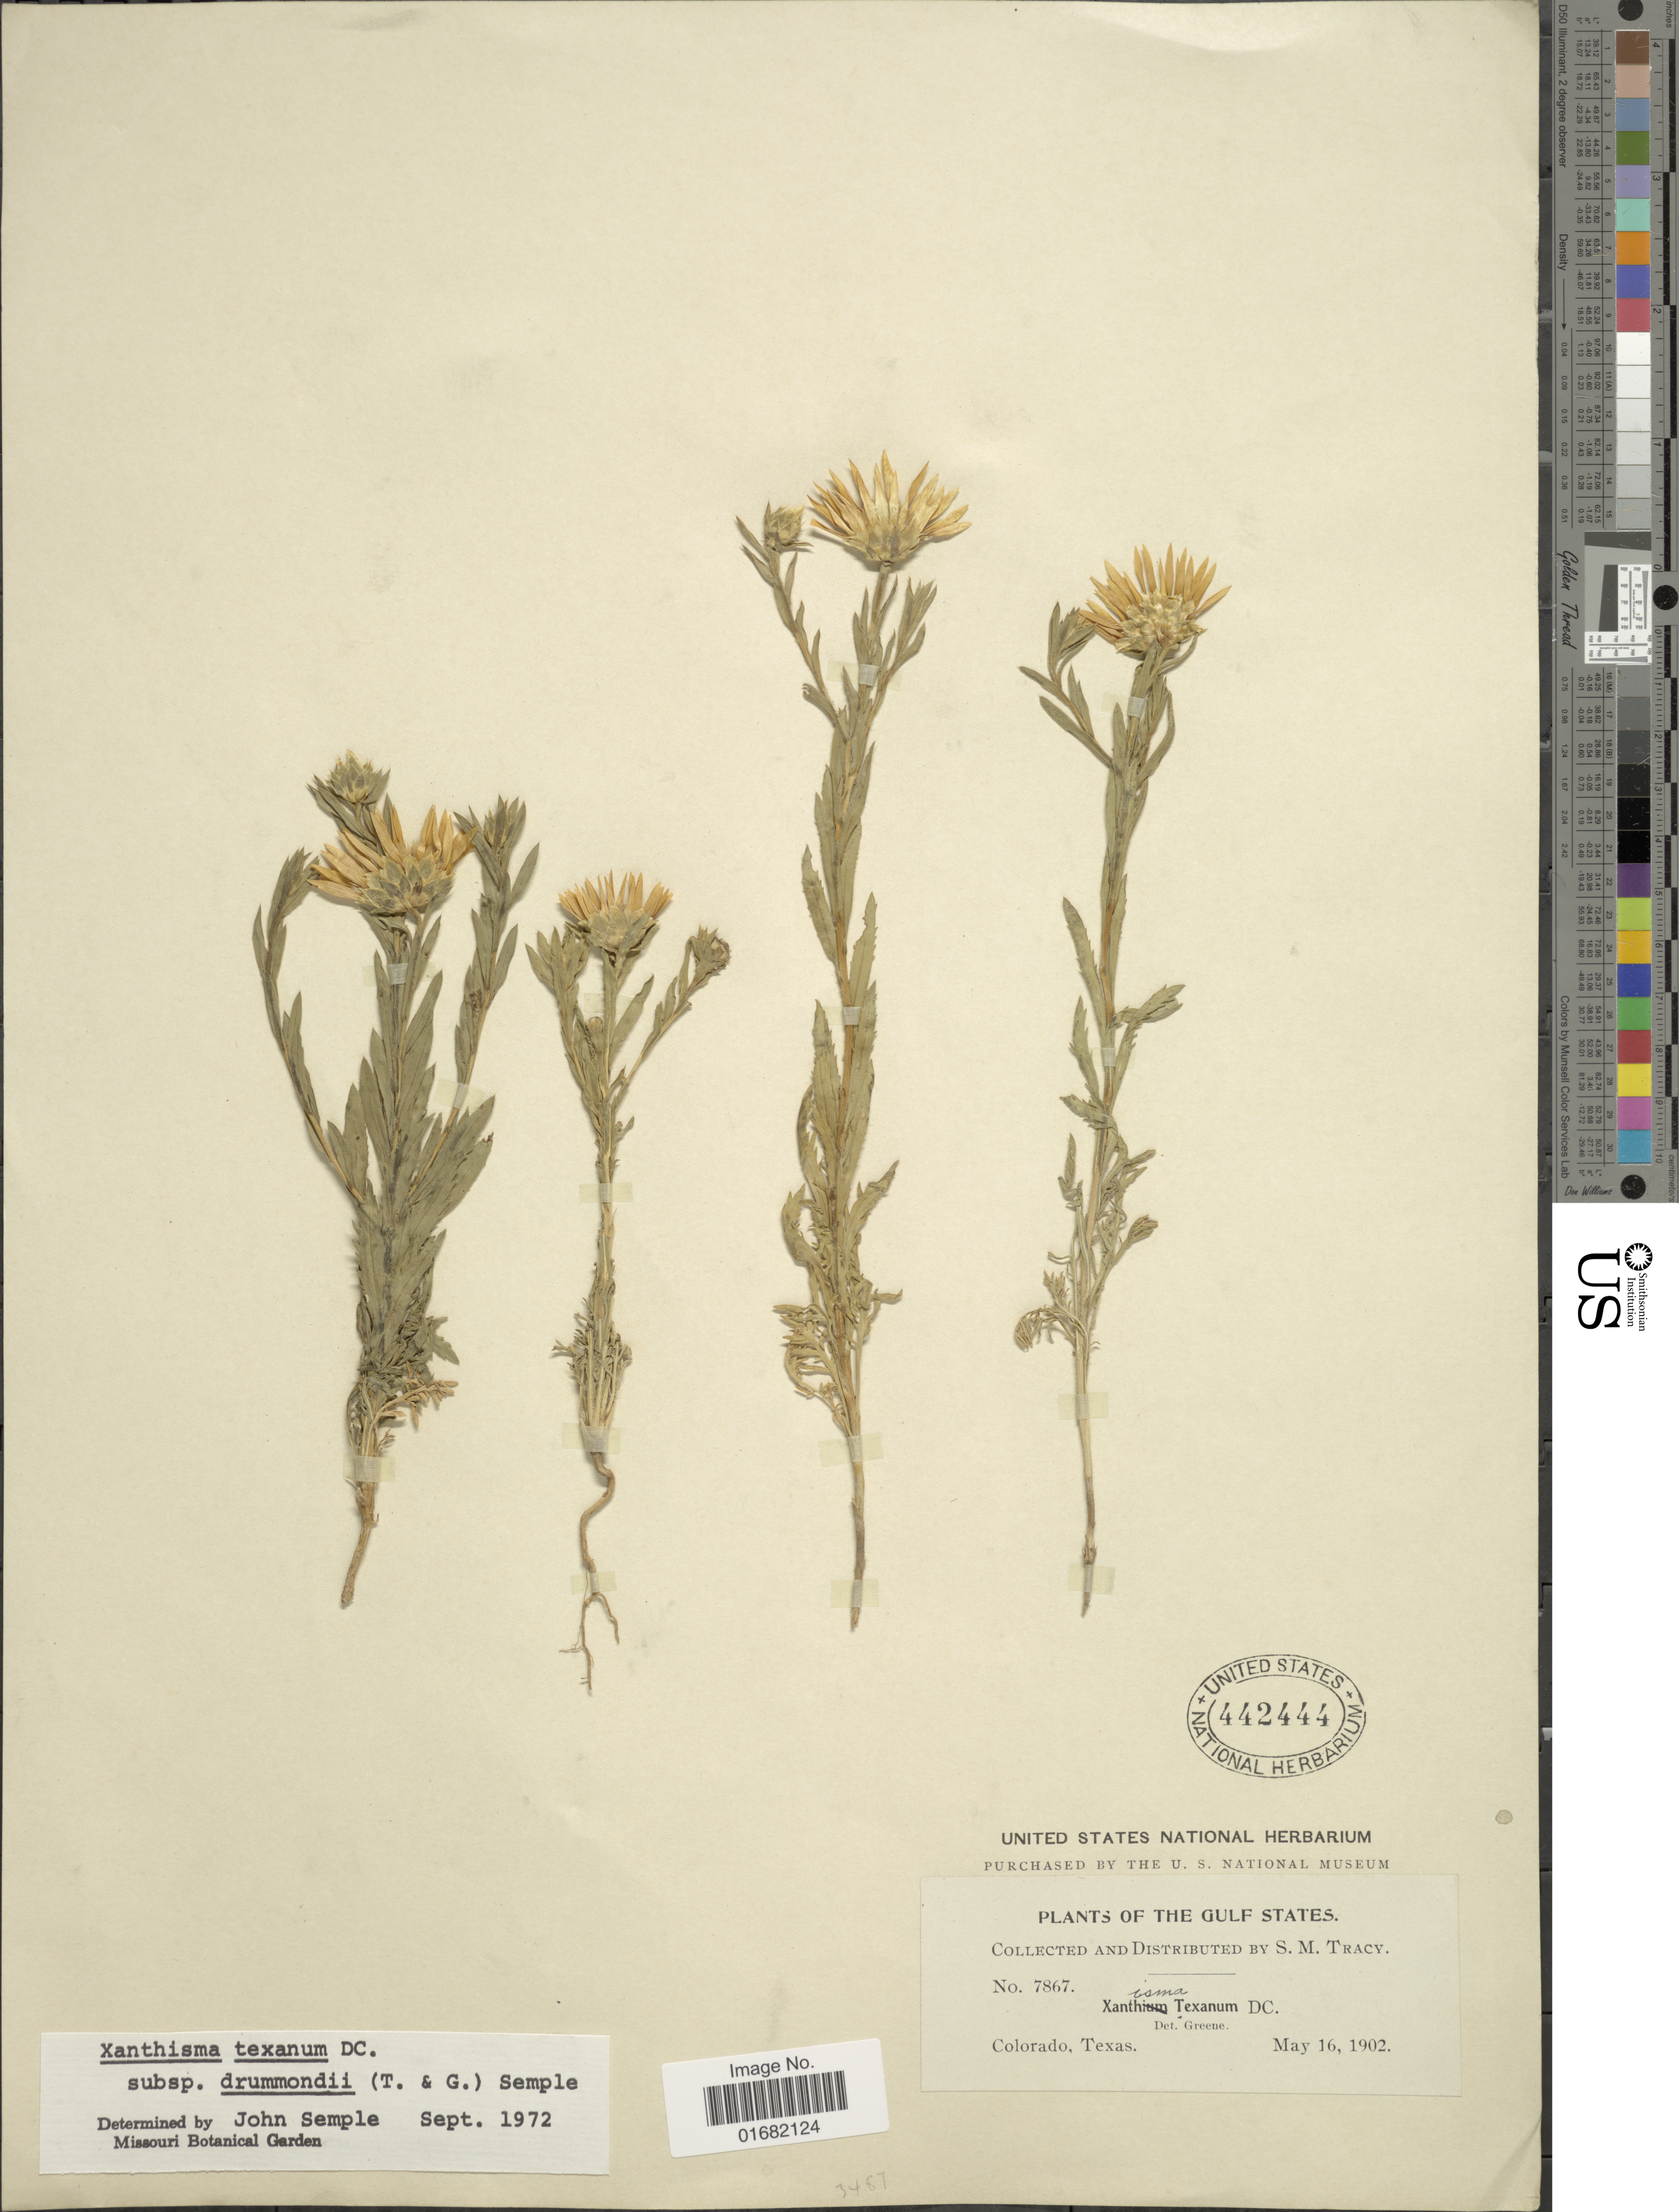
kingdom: Plantae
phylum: Tracheophyta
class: Magnoliopsida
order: Asterales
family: Asteraceae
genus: Xanthisma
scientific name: Xanthisma texanum subsp. drummondii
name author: (Torr. & A. Gray) Semple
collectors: S. M. Tracy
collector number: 7867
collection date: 1902-05-16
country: United States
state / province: Texas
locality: The Gulf States. Colorado, Texas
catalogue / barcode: US 442444